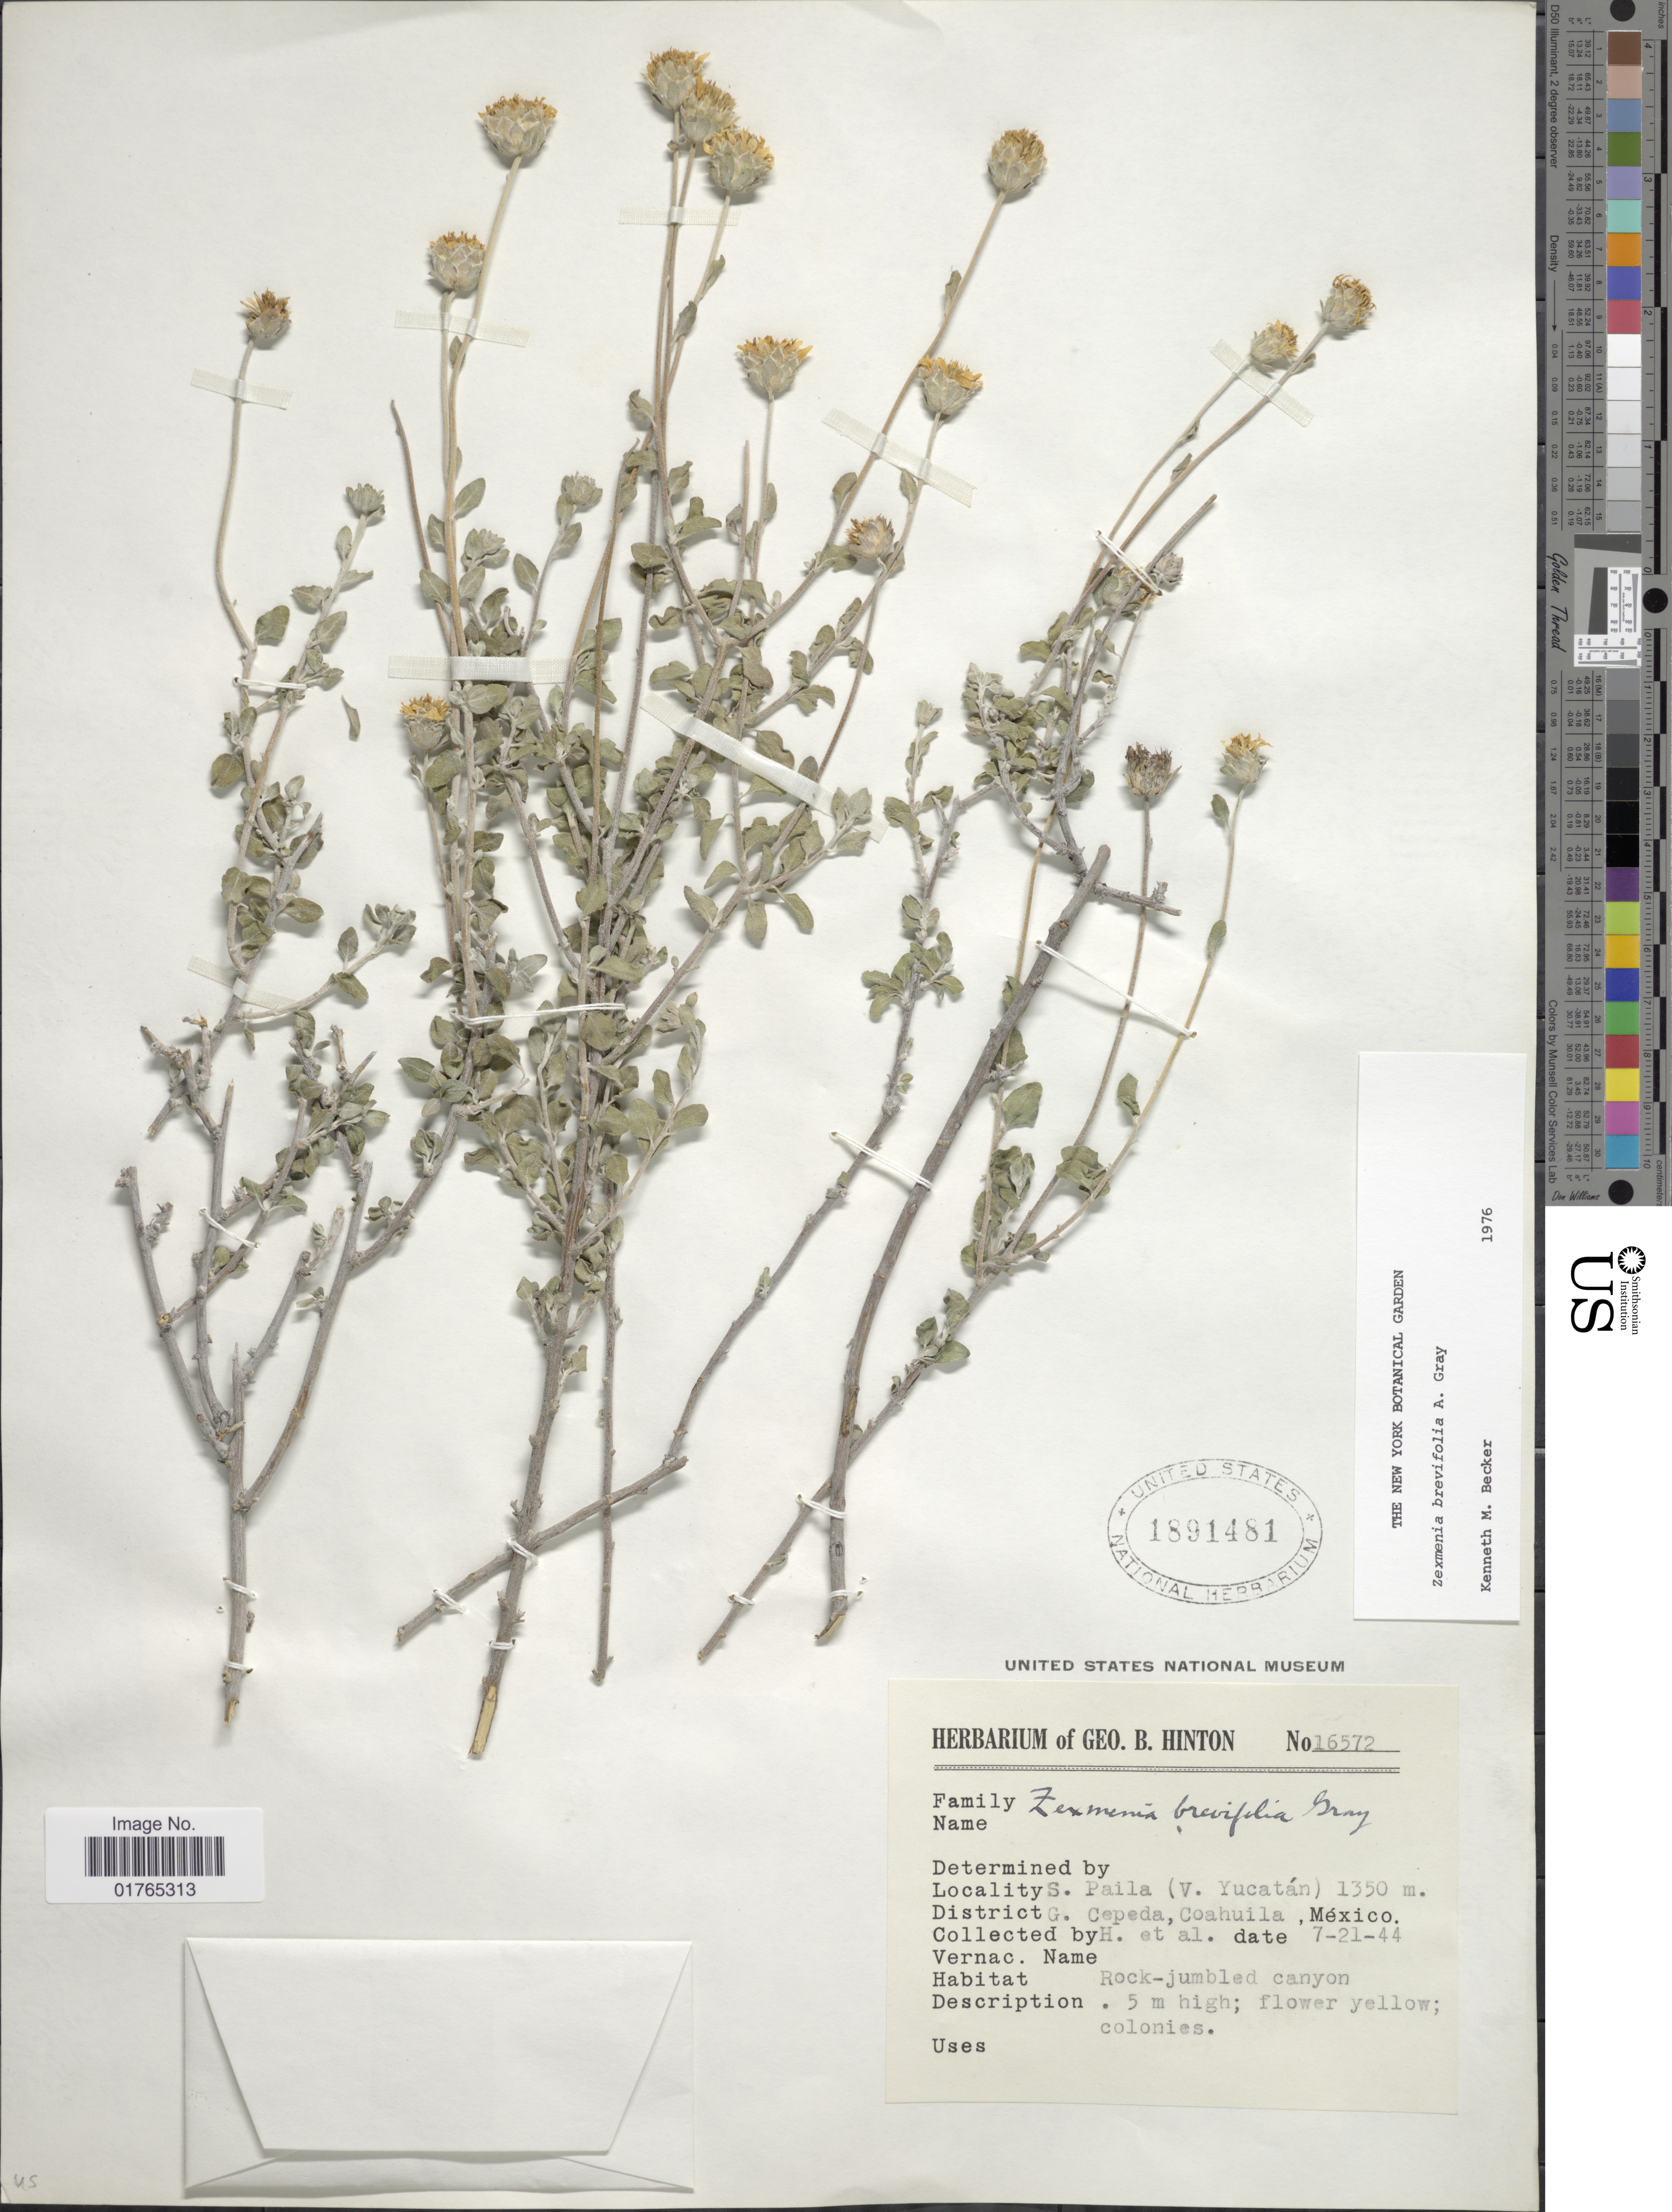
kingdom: Plantae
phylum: Tracheophyta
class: Magnoliopsida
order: Asterales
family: Asteraceae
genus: Jefea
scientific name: Jefea brevifolia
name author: (A. Gray) Strother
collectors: G. B. Hinton & et al.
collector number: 16572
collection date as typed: Transcribed d/m/y: 21/7/44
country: Mexico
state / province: Coahuila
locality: S. Paila (V. yucután) District G. Cepada, rock-jumbled canyon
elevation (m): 1350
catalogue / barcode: US 1891481